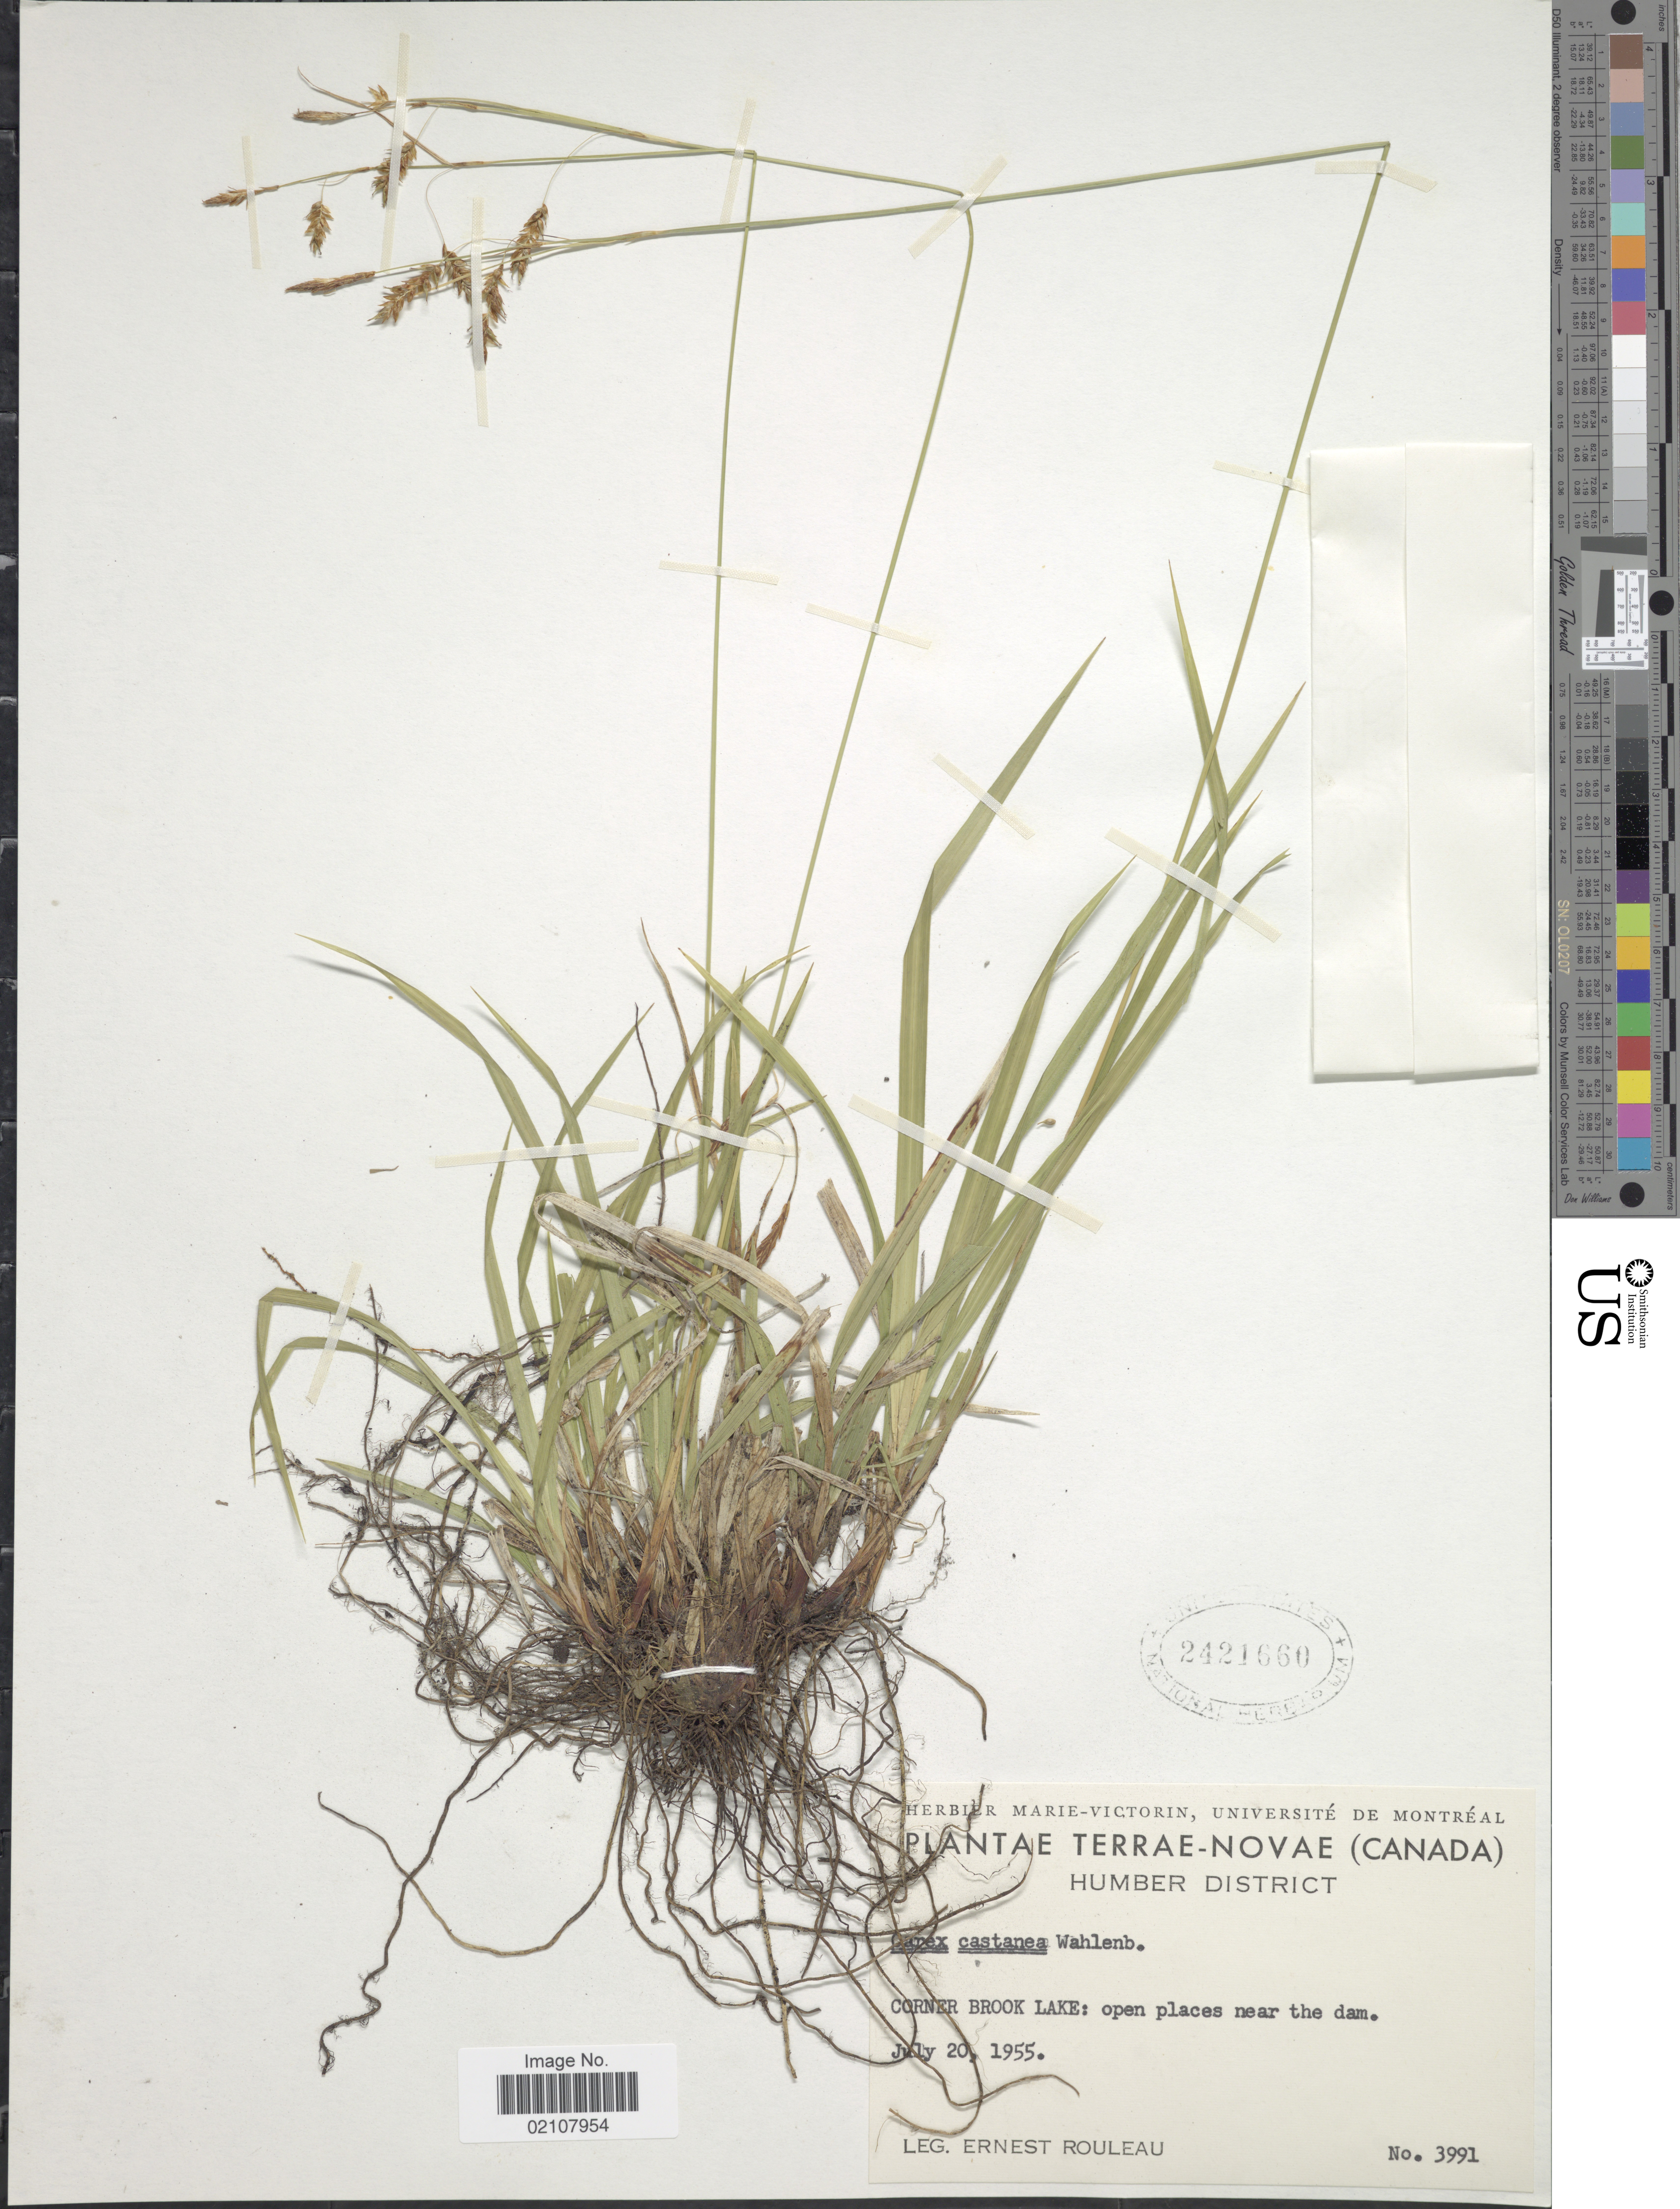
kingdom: Plantae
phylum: Tracheophyta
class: Liliopsida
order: Poales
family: Cyperaceae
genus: Carex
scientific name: Carex castanea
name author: Wahlenb.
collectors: E. Rouleau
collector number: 3991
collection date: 1955-07-20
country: Canada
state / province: Newfoundland and Labrador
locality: Terrae-Novae, Humber District, Corner Brook Lake: open places near the dam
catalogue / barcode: US 2421660